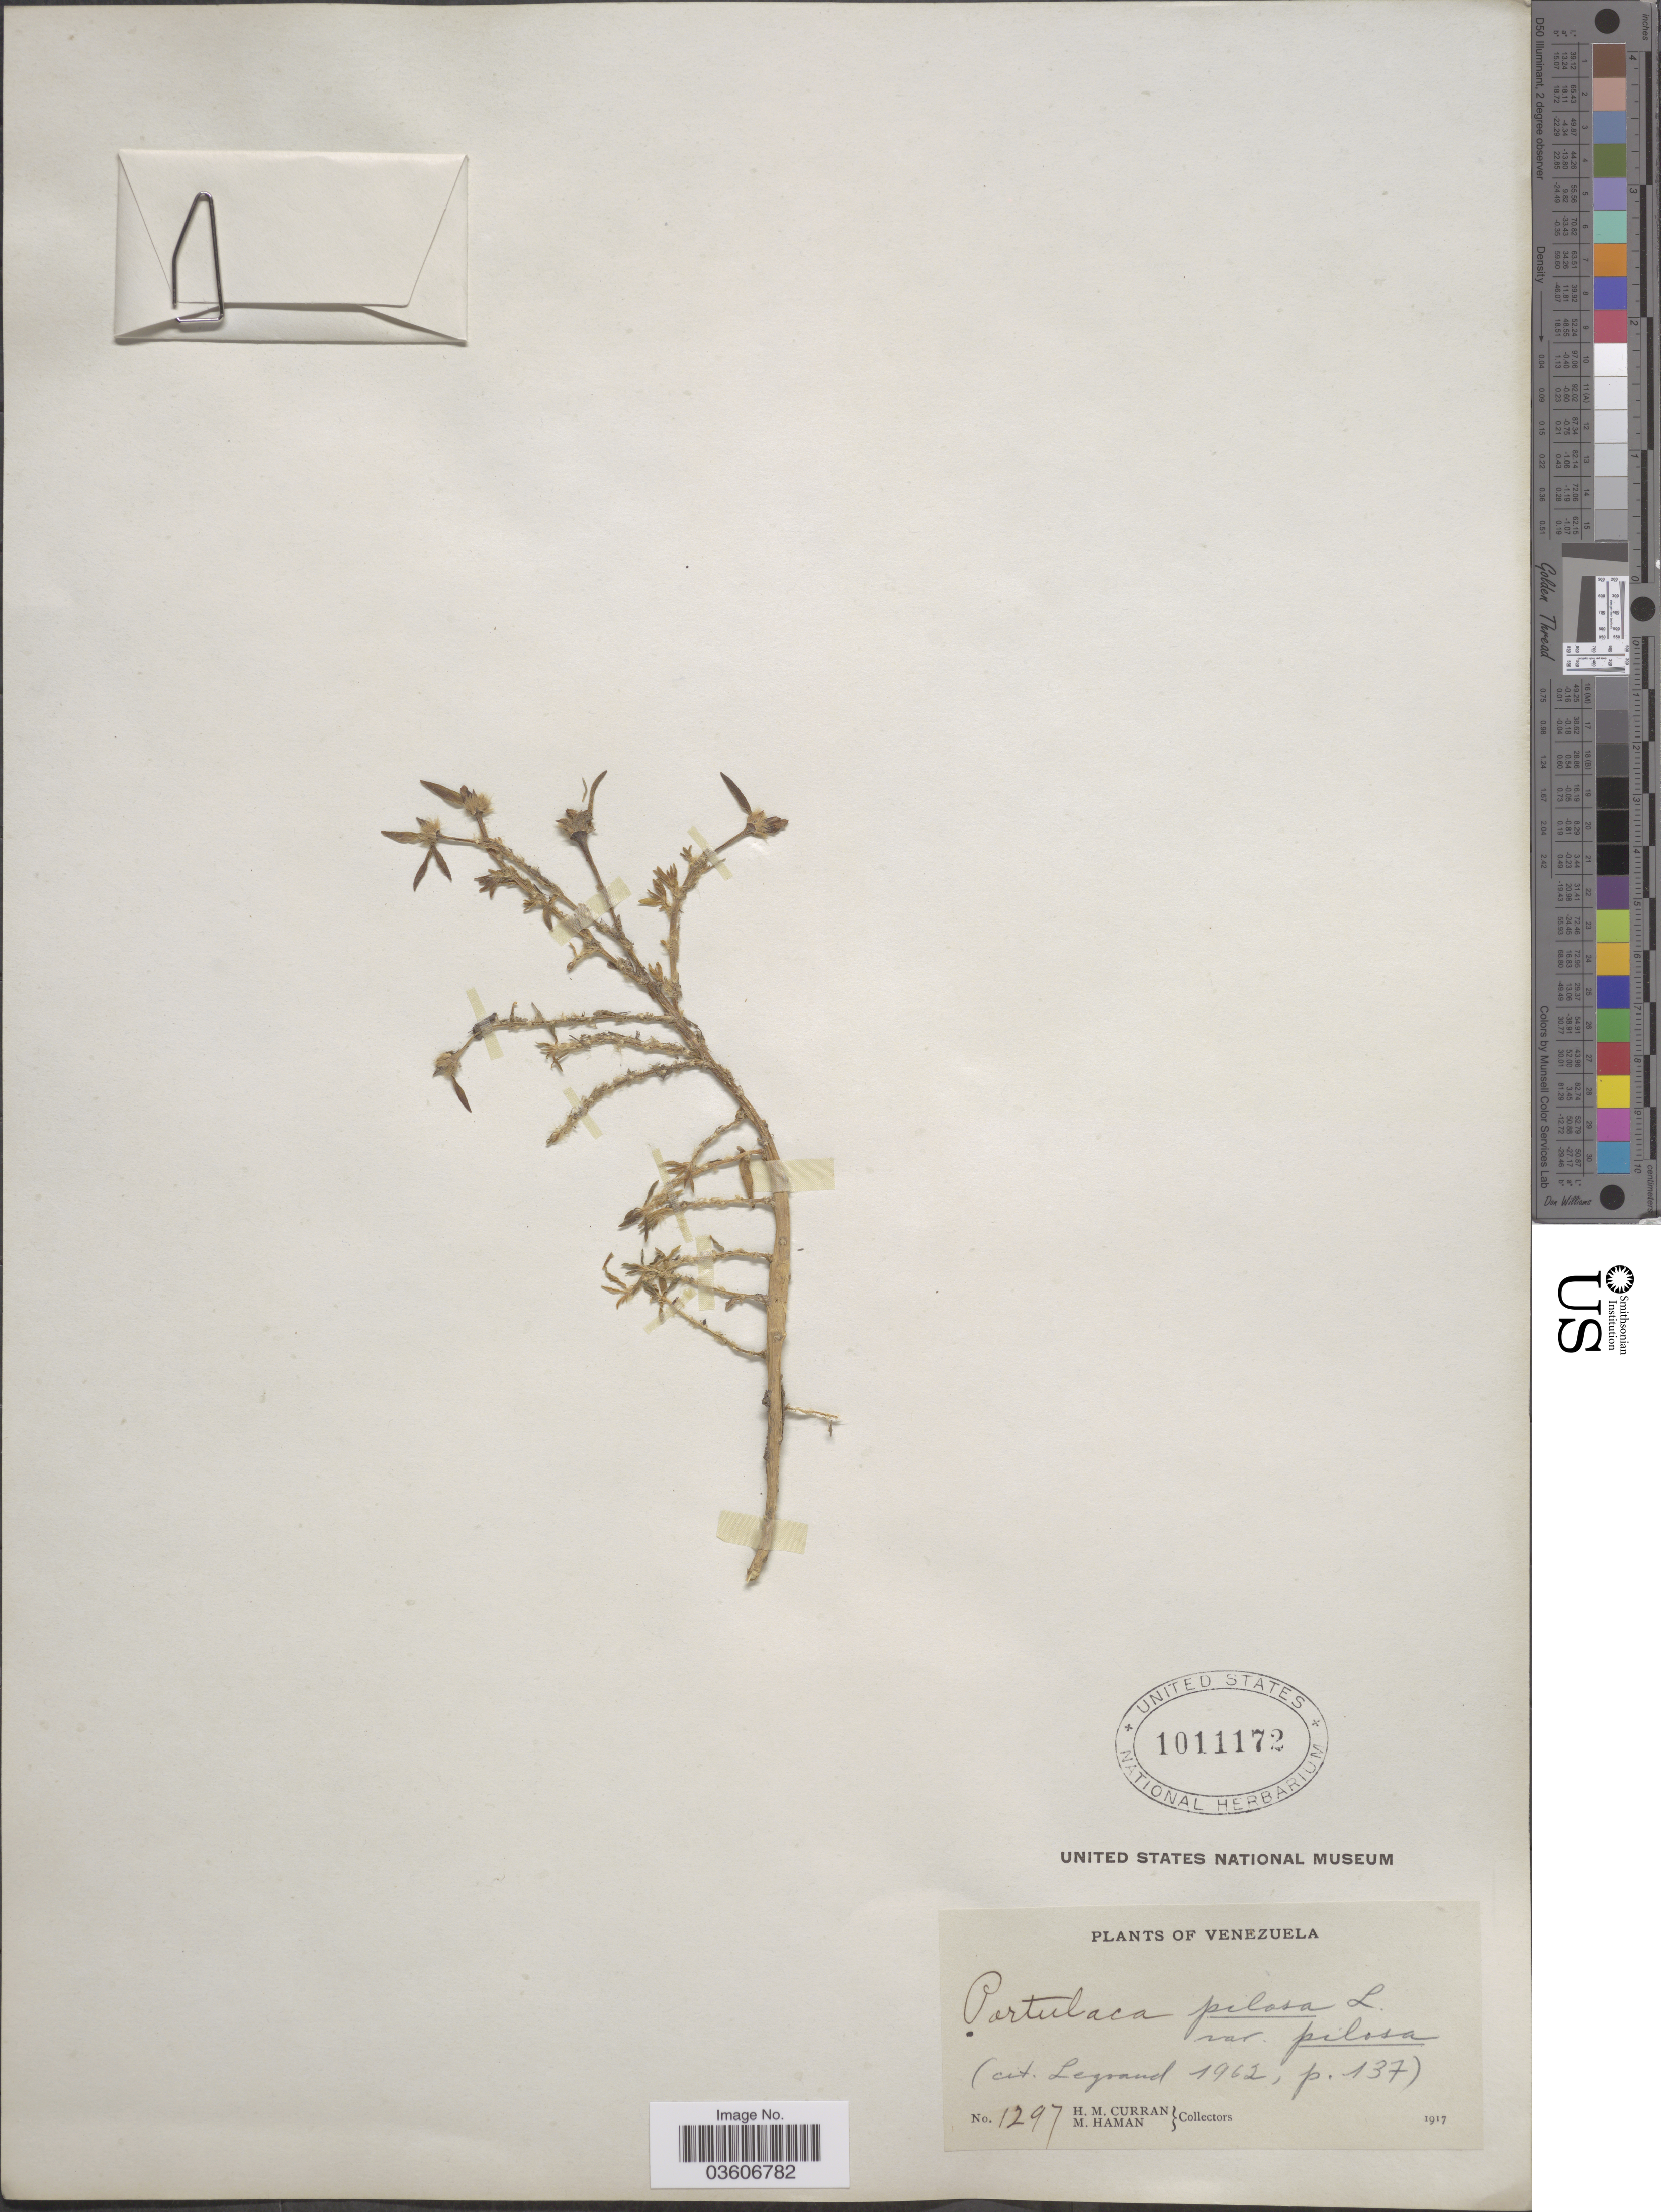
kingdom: Plantae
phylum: Tracheophyta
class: Magnoliopsida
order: Caryophyllales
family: Portulacaceae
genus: Portulaca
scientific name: Portulaca pilosa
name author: L.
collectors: H. M. Curran & M. Haman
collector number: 1297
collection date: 1917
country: Venezuela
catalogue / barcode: US 1011172